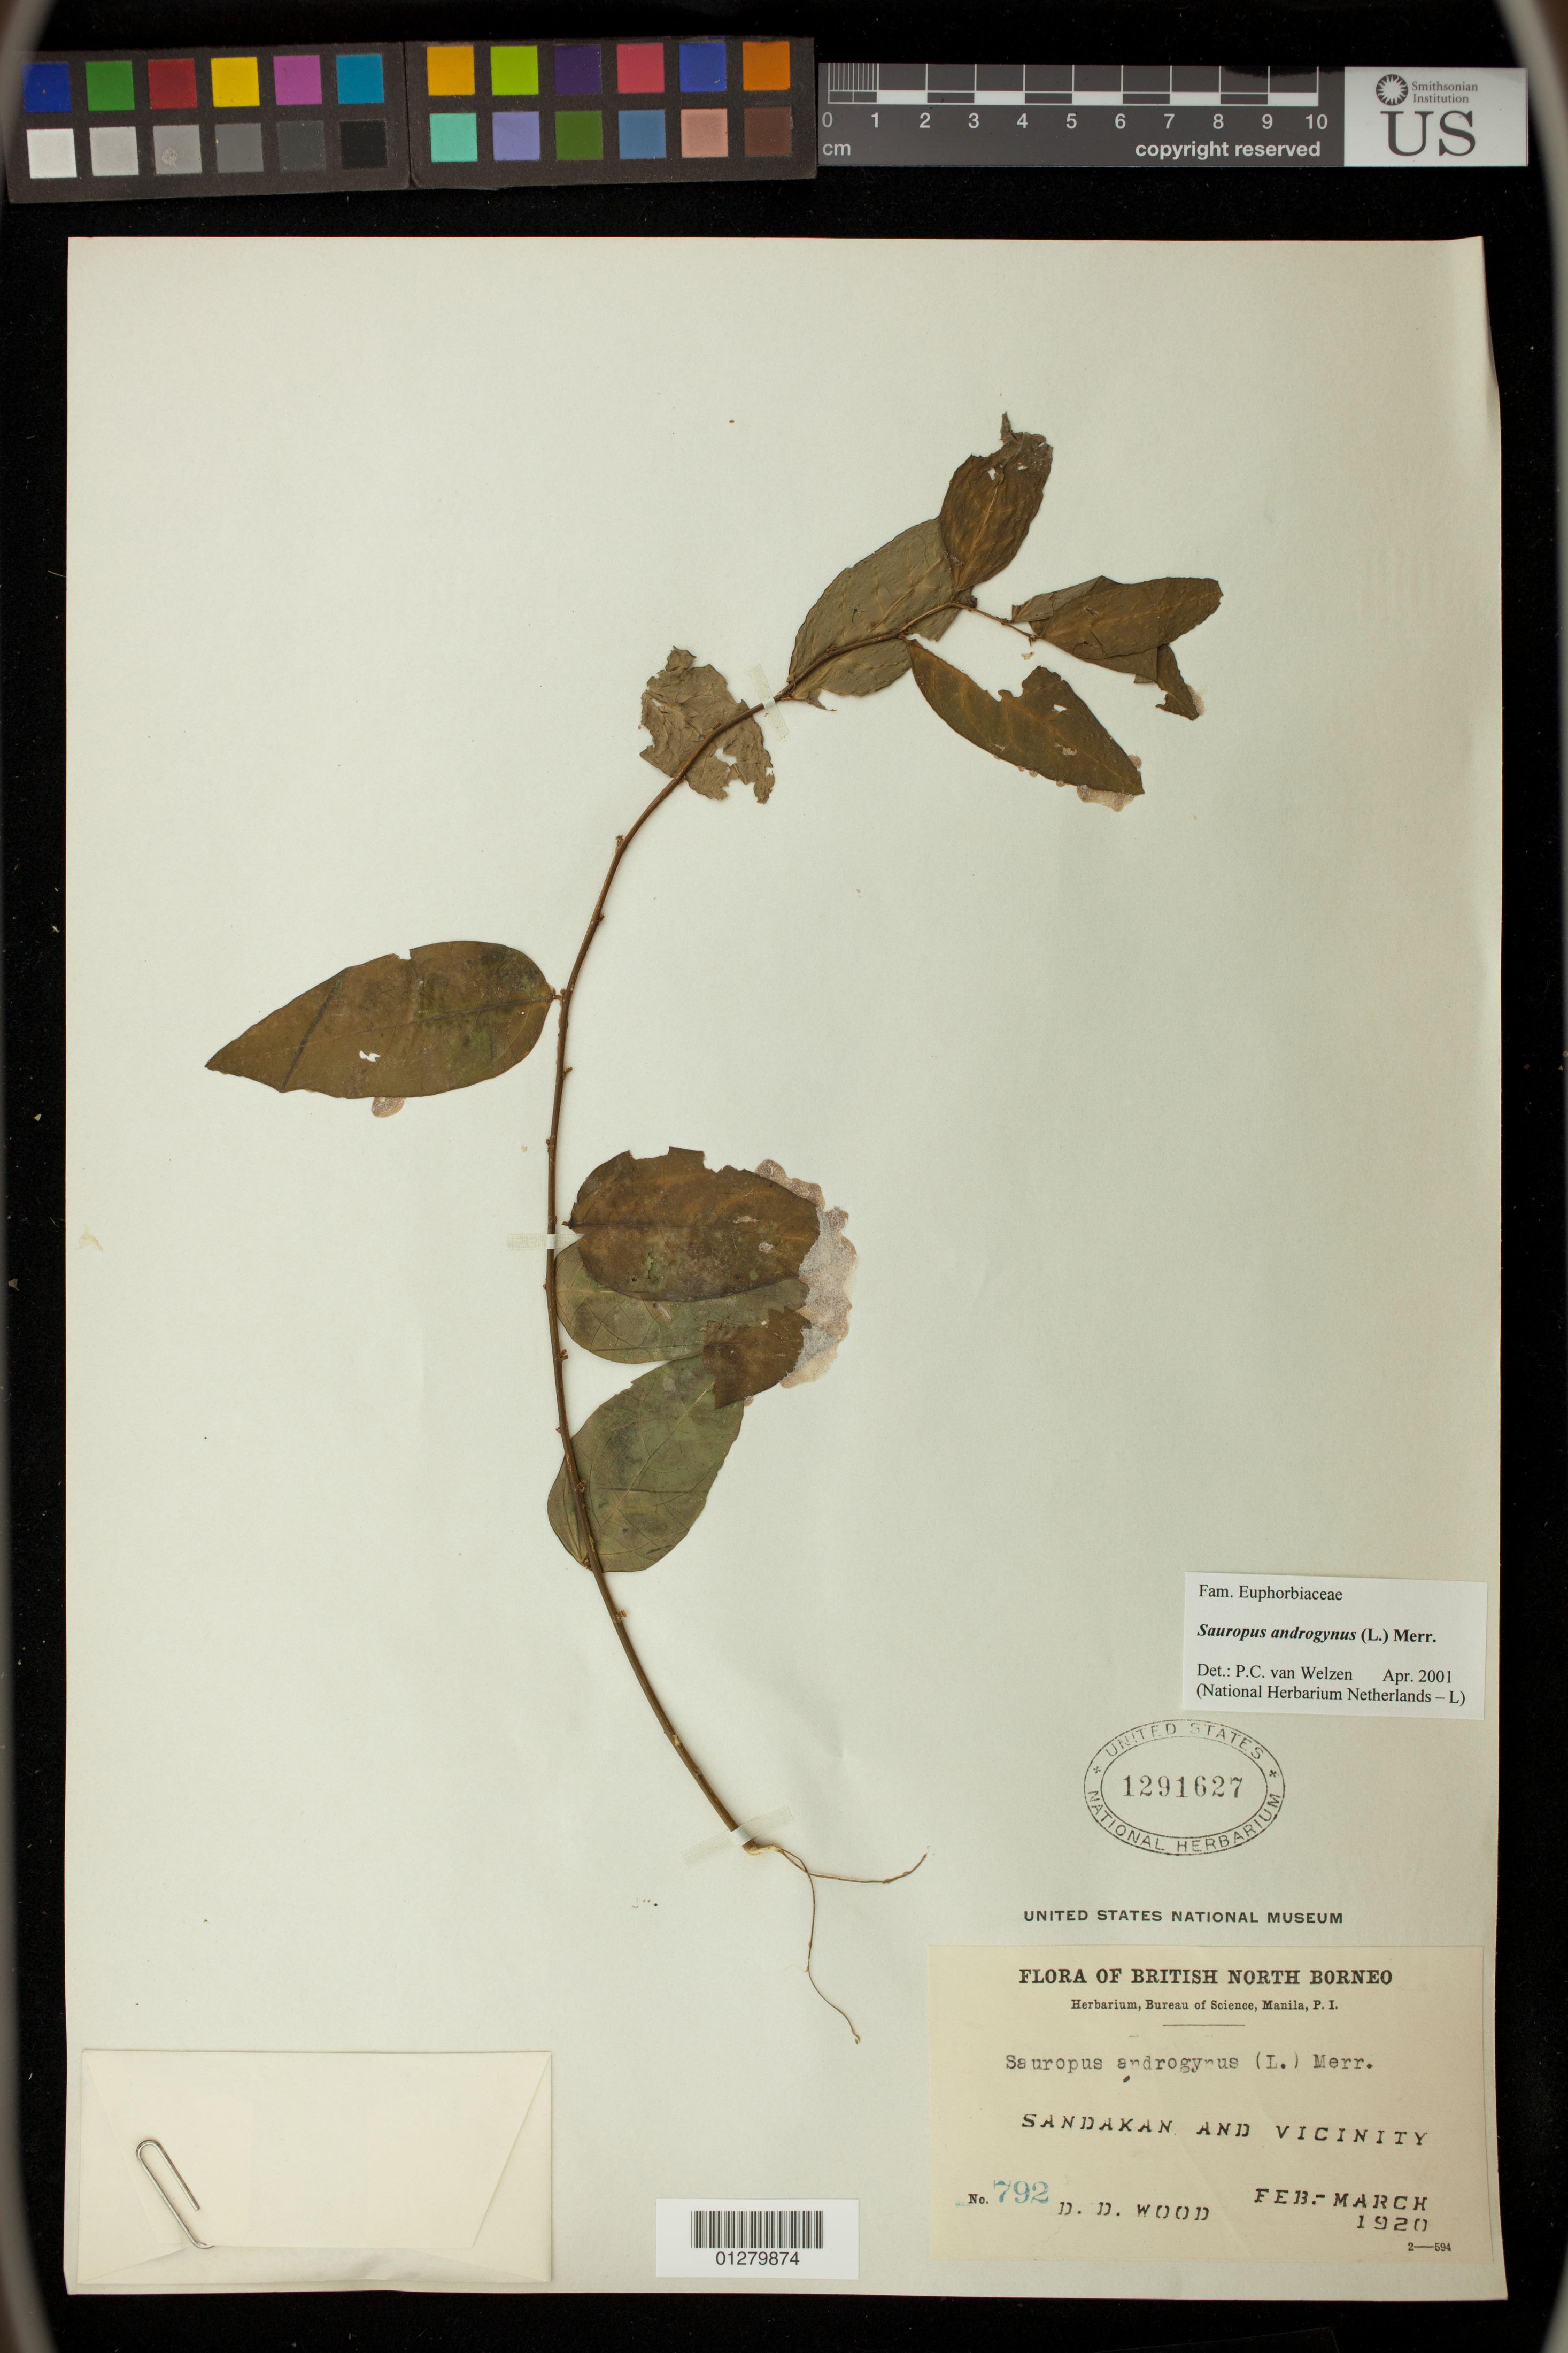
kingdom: Plantae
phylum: Tracheophyta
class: Magnoliopsida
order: Malpighiales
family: Phyllanthaceae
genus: Phyllanthus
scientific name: Phyllanthus androgynus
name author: (L.) Chakrabarty & N.P. Balakr.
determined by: Wagner, W. L., (BOT), Smithsonian Institution - National Museum of Natural History (UNITED STATES)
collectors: D. Wood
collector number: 792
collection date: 1920-02/1920-03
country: Malaysia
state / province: Sabah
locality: British North Borneo,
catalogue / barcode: US 1291627